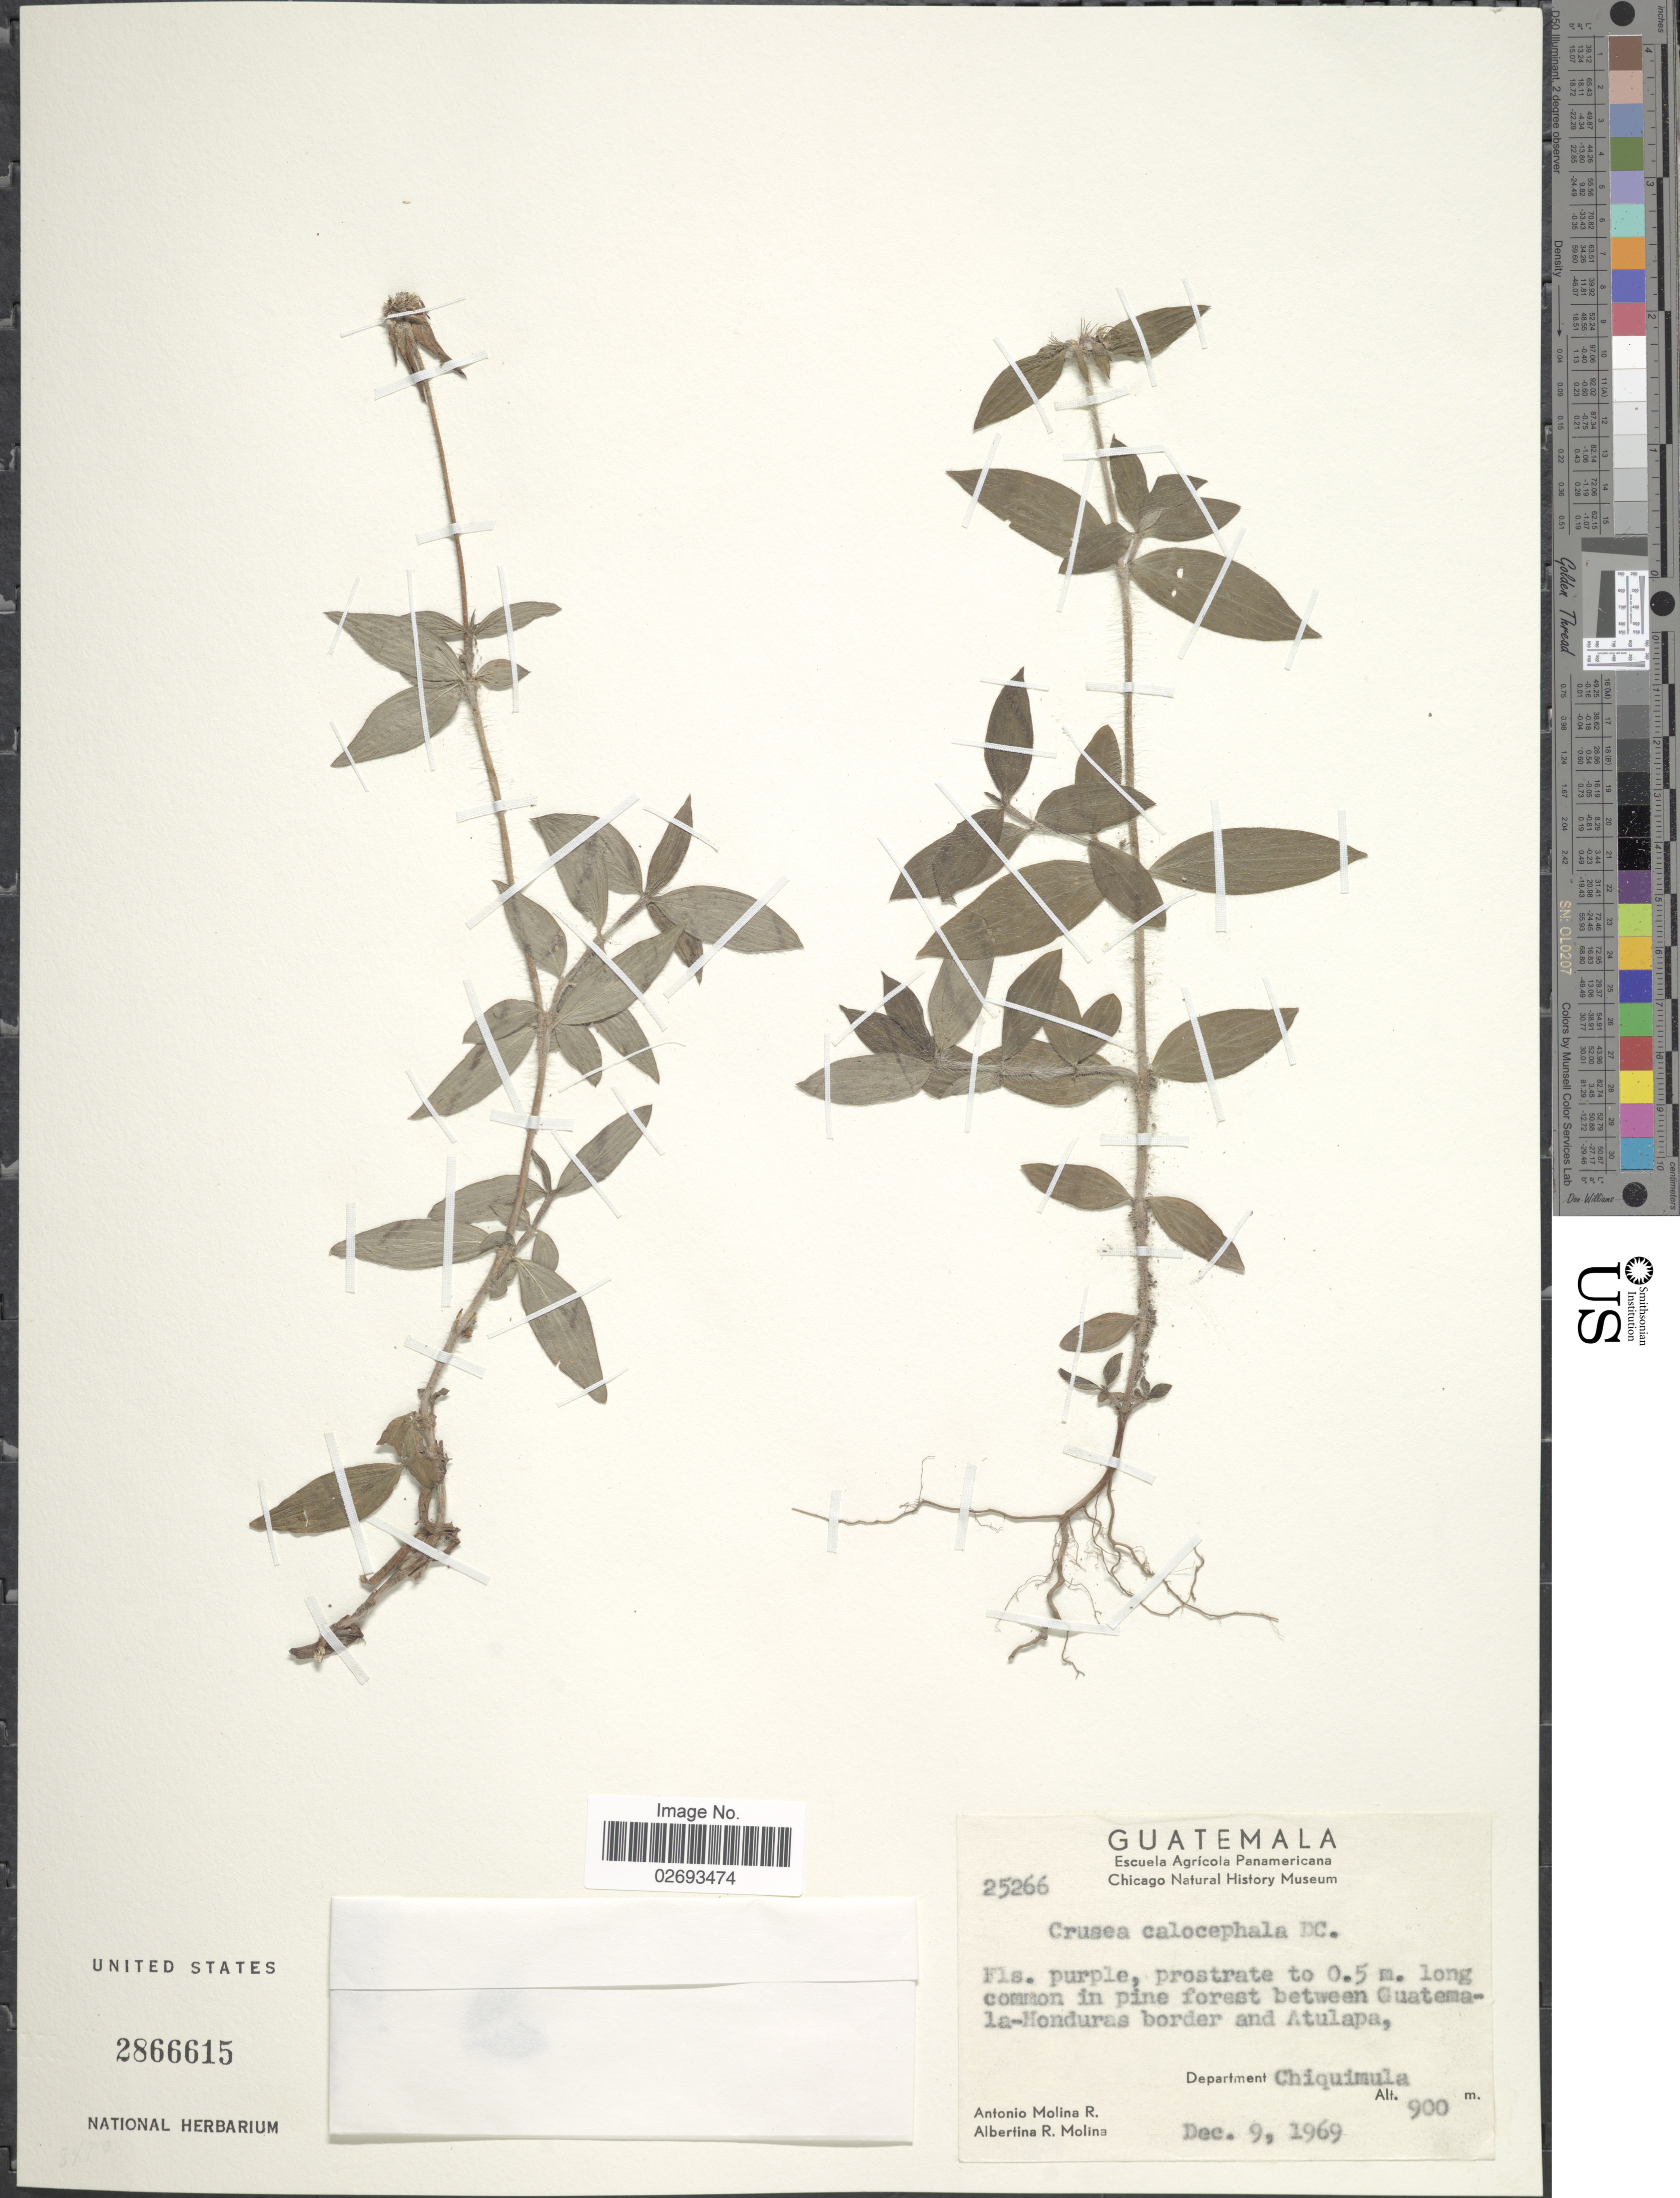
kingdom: Plantae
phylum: Tracheophyta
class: Magnoliopsida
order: Gentianales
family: Rubiaceae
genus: Crusea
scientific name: Crusea calocephala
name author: DC.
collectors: A. Molina R. & A. R. Molina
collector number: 25266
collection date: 1969-12-09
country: Guatemala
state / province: Chiquimula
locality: Between Guatemala-Honduras border and Atulapa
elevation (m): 900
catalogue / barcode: US 2866615